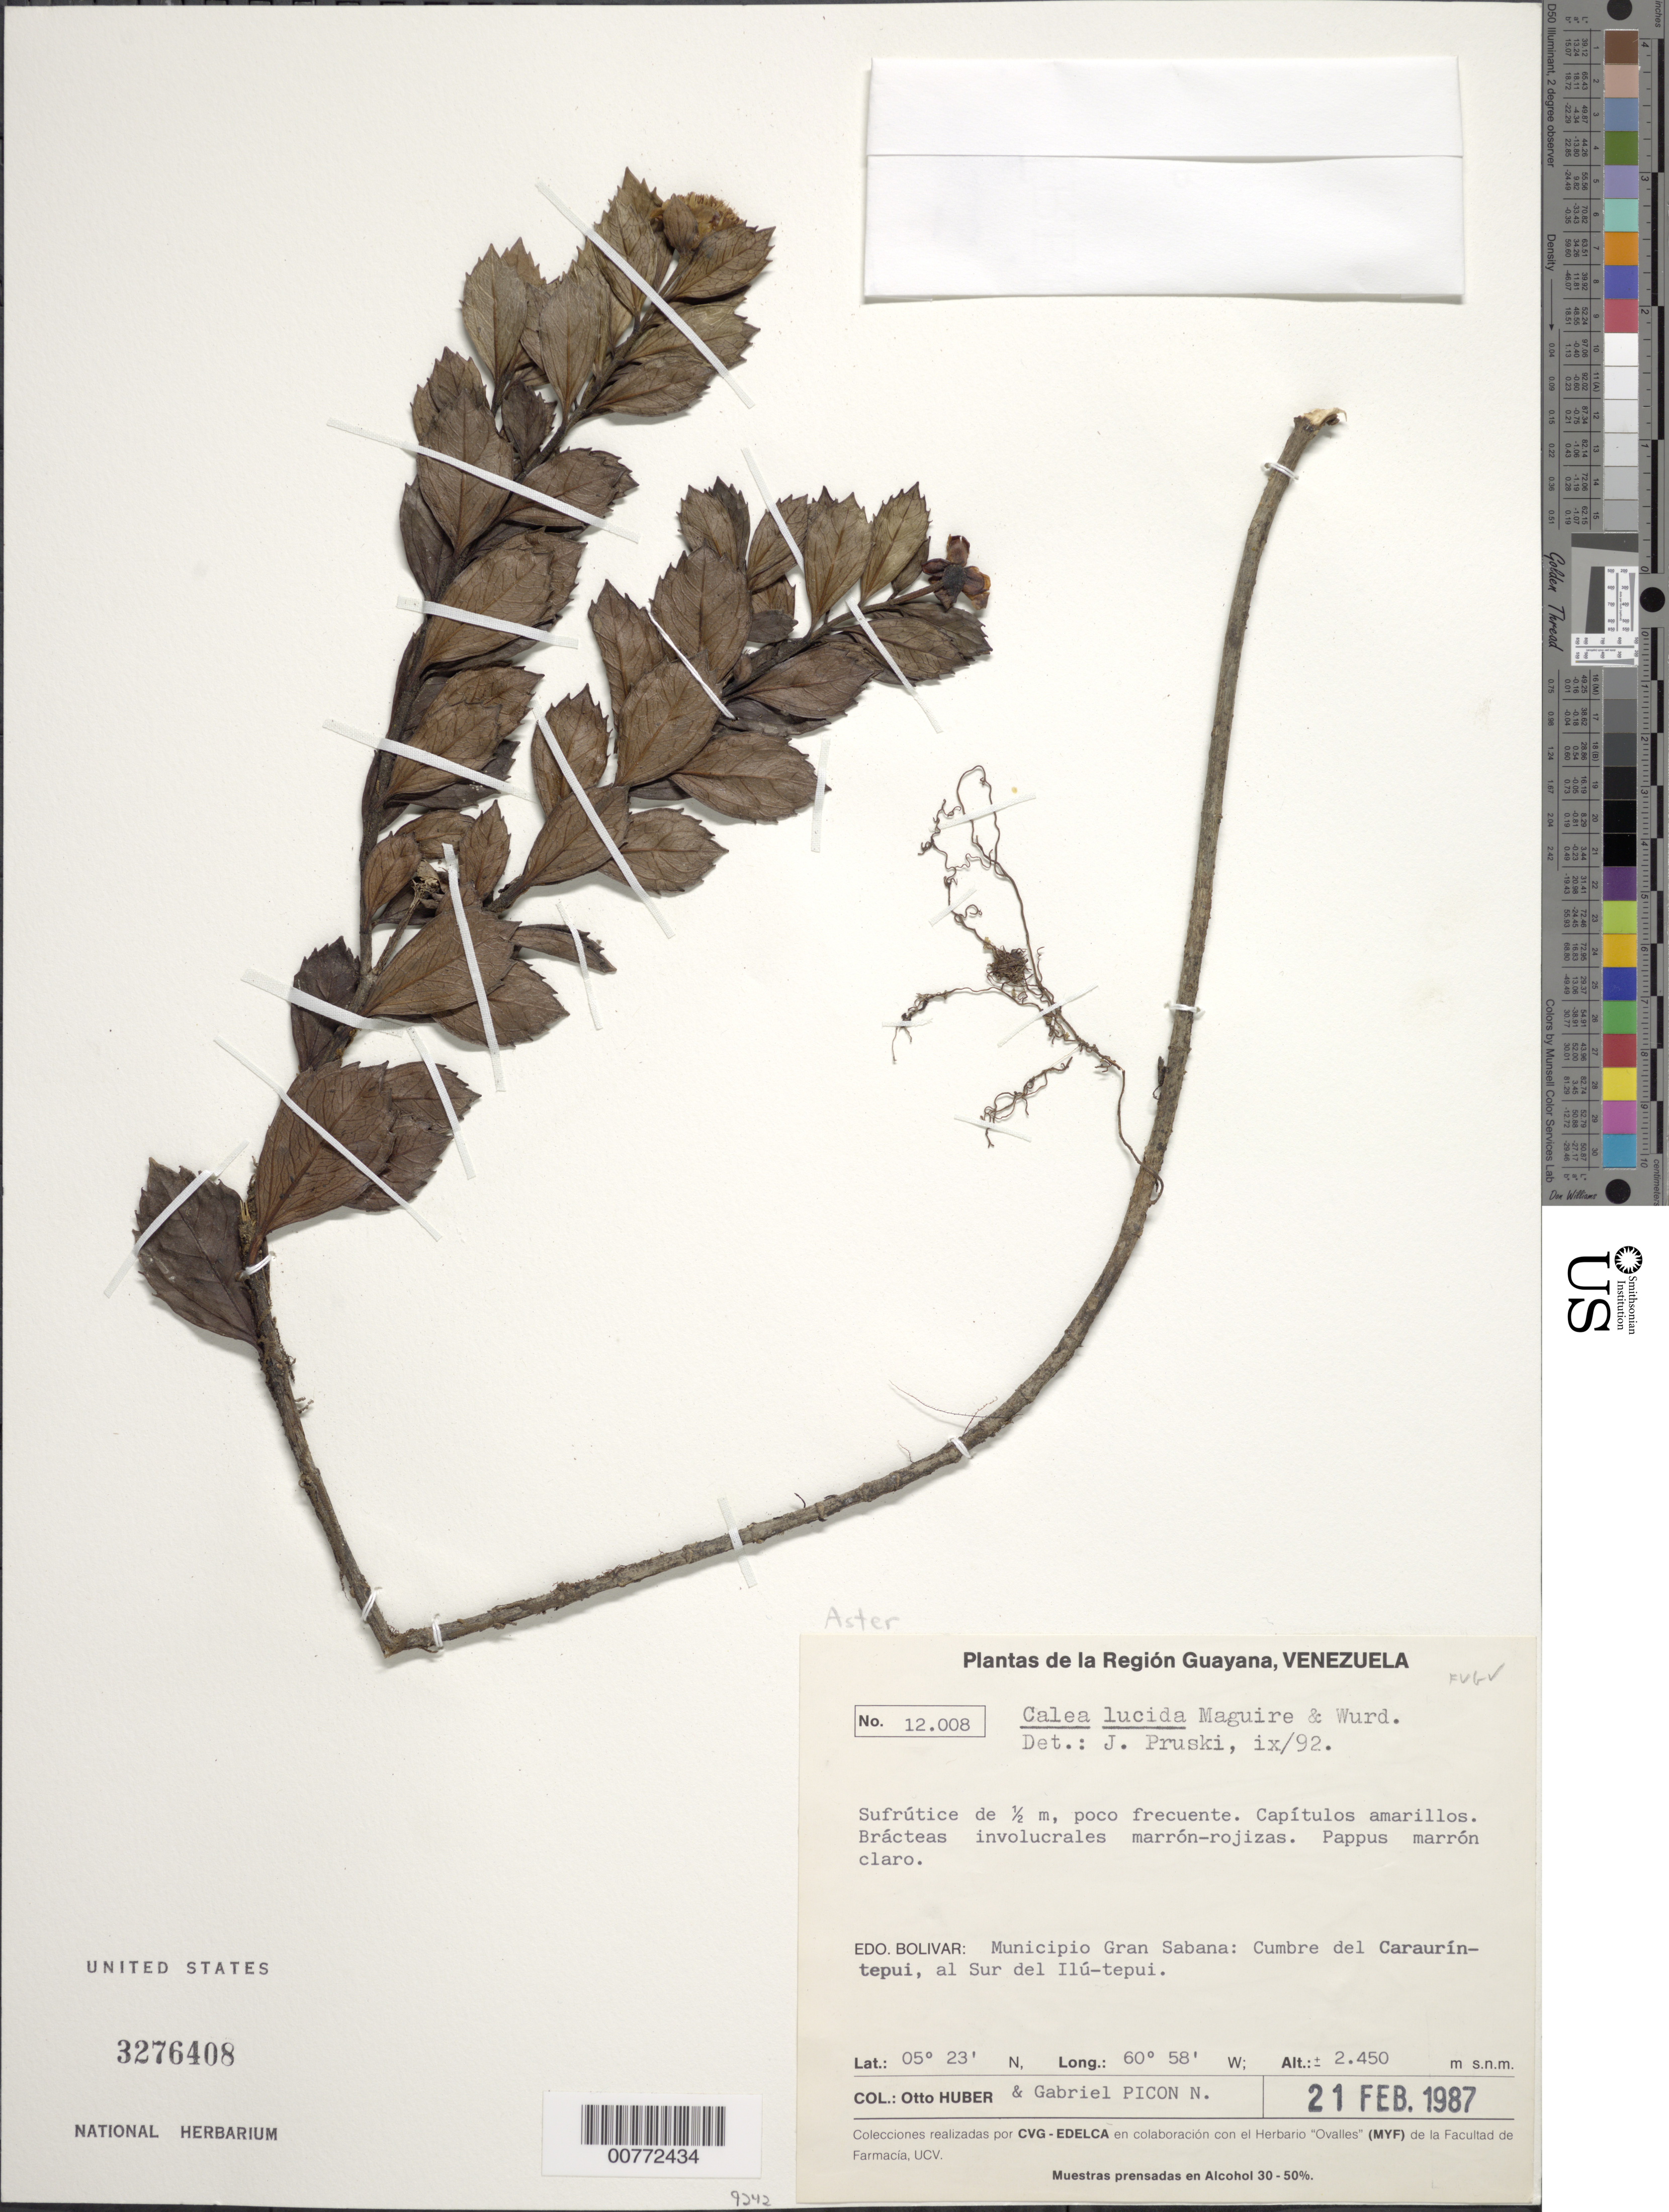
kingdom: Plantae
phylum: Tracheophyta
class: Magnoliopsida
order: Asterales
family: Asteraceae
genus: Calea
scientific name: Calea lucida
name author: Maguire & Wurdack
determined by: Pruski, J. F.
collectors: O. Huber & G. Picón Navas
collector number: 12008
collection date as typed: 21-Feb-87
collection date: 1987-02-21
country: Venezuela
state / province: Bolívar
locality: Mun. Gran Sabana, cumbre del Caraurin-tepuí, al Sur del Ilu-tepuí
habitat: Cumbre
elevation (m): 2450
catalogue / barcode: US 3276408